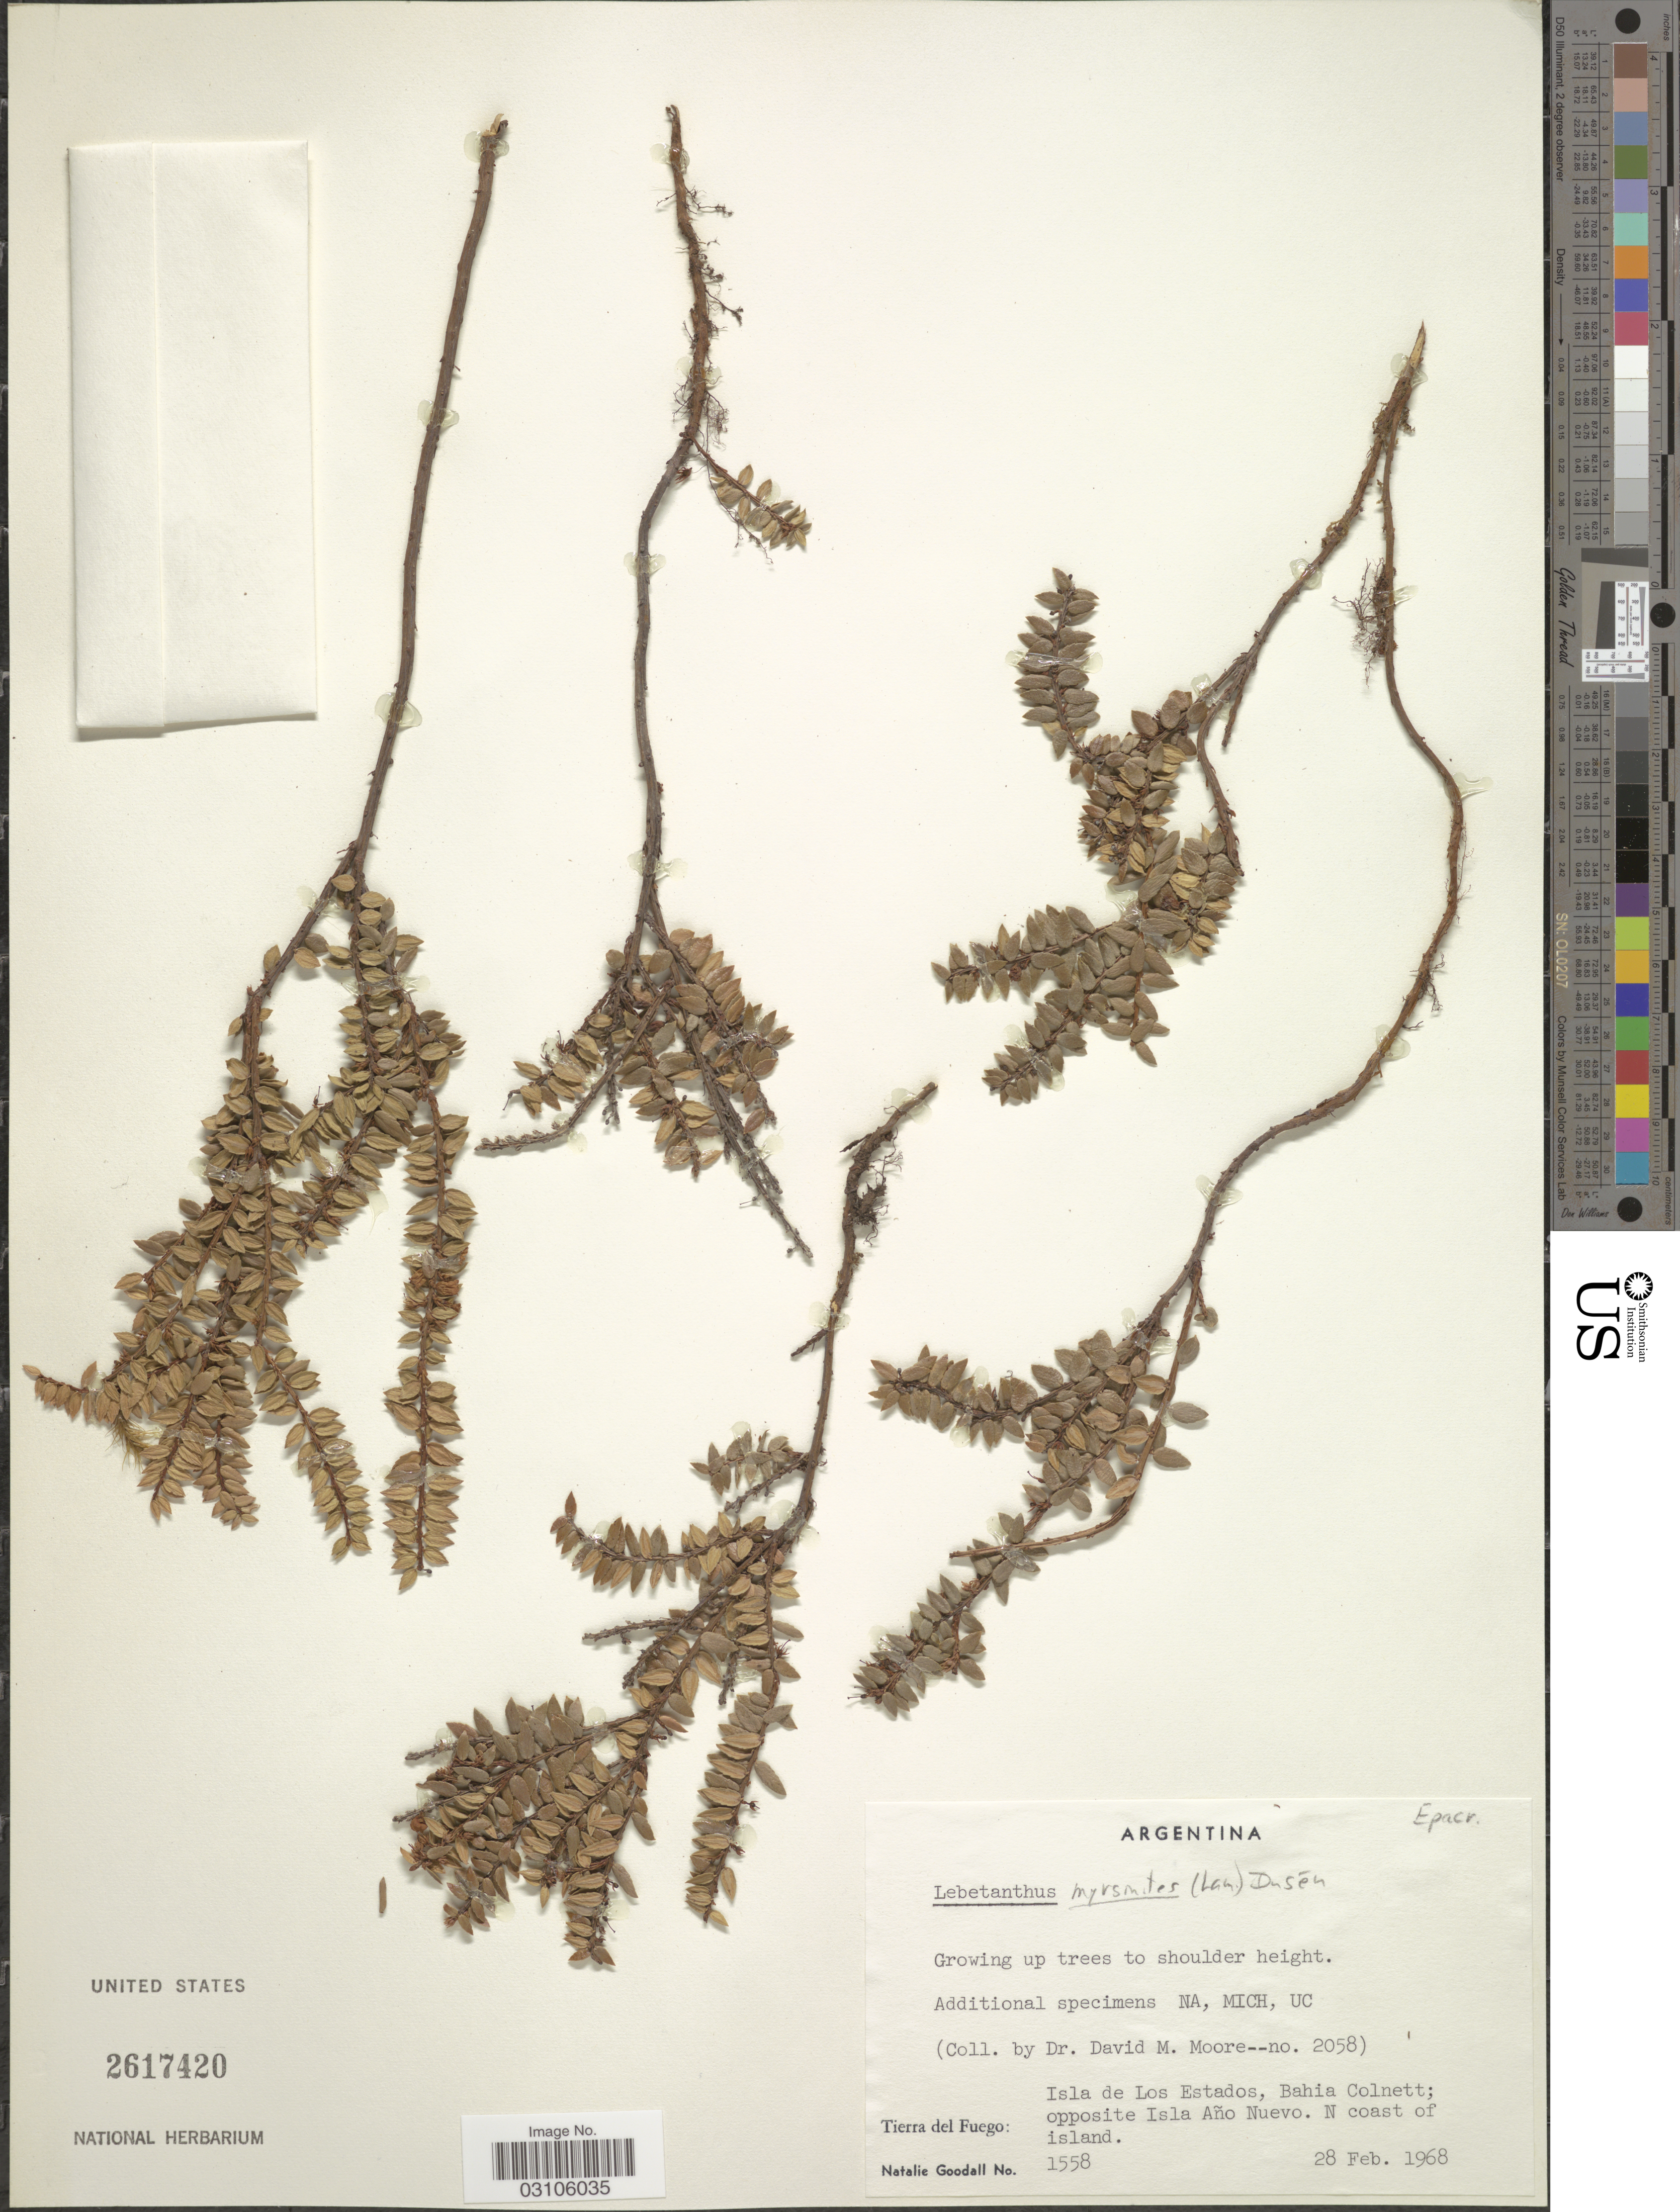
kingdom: Plantae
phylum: Tracheophyta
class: Magnoliopsida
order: Ericales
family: Ericaceae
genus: Lebetanthus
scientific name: Lebetanthus myrsinites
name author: (Lam.) Dusén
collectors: D. Moore & N. Goodall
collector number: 2058/1558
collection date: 1968-02-28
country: Argentina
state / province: Tierra del Fuego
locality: Isla de Los Estados, Bahia Colnett; opposite Isla Año Nuevo. N coast of island.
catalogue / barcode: US 2617420